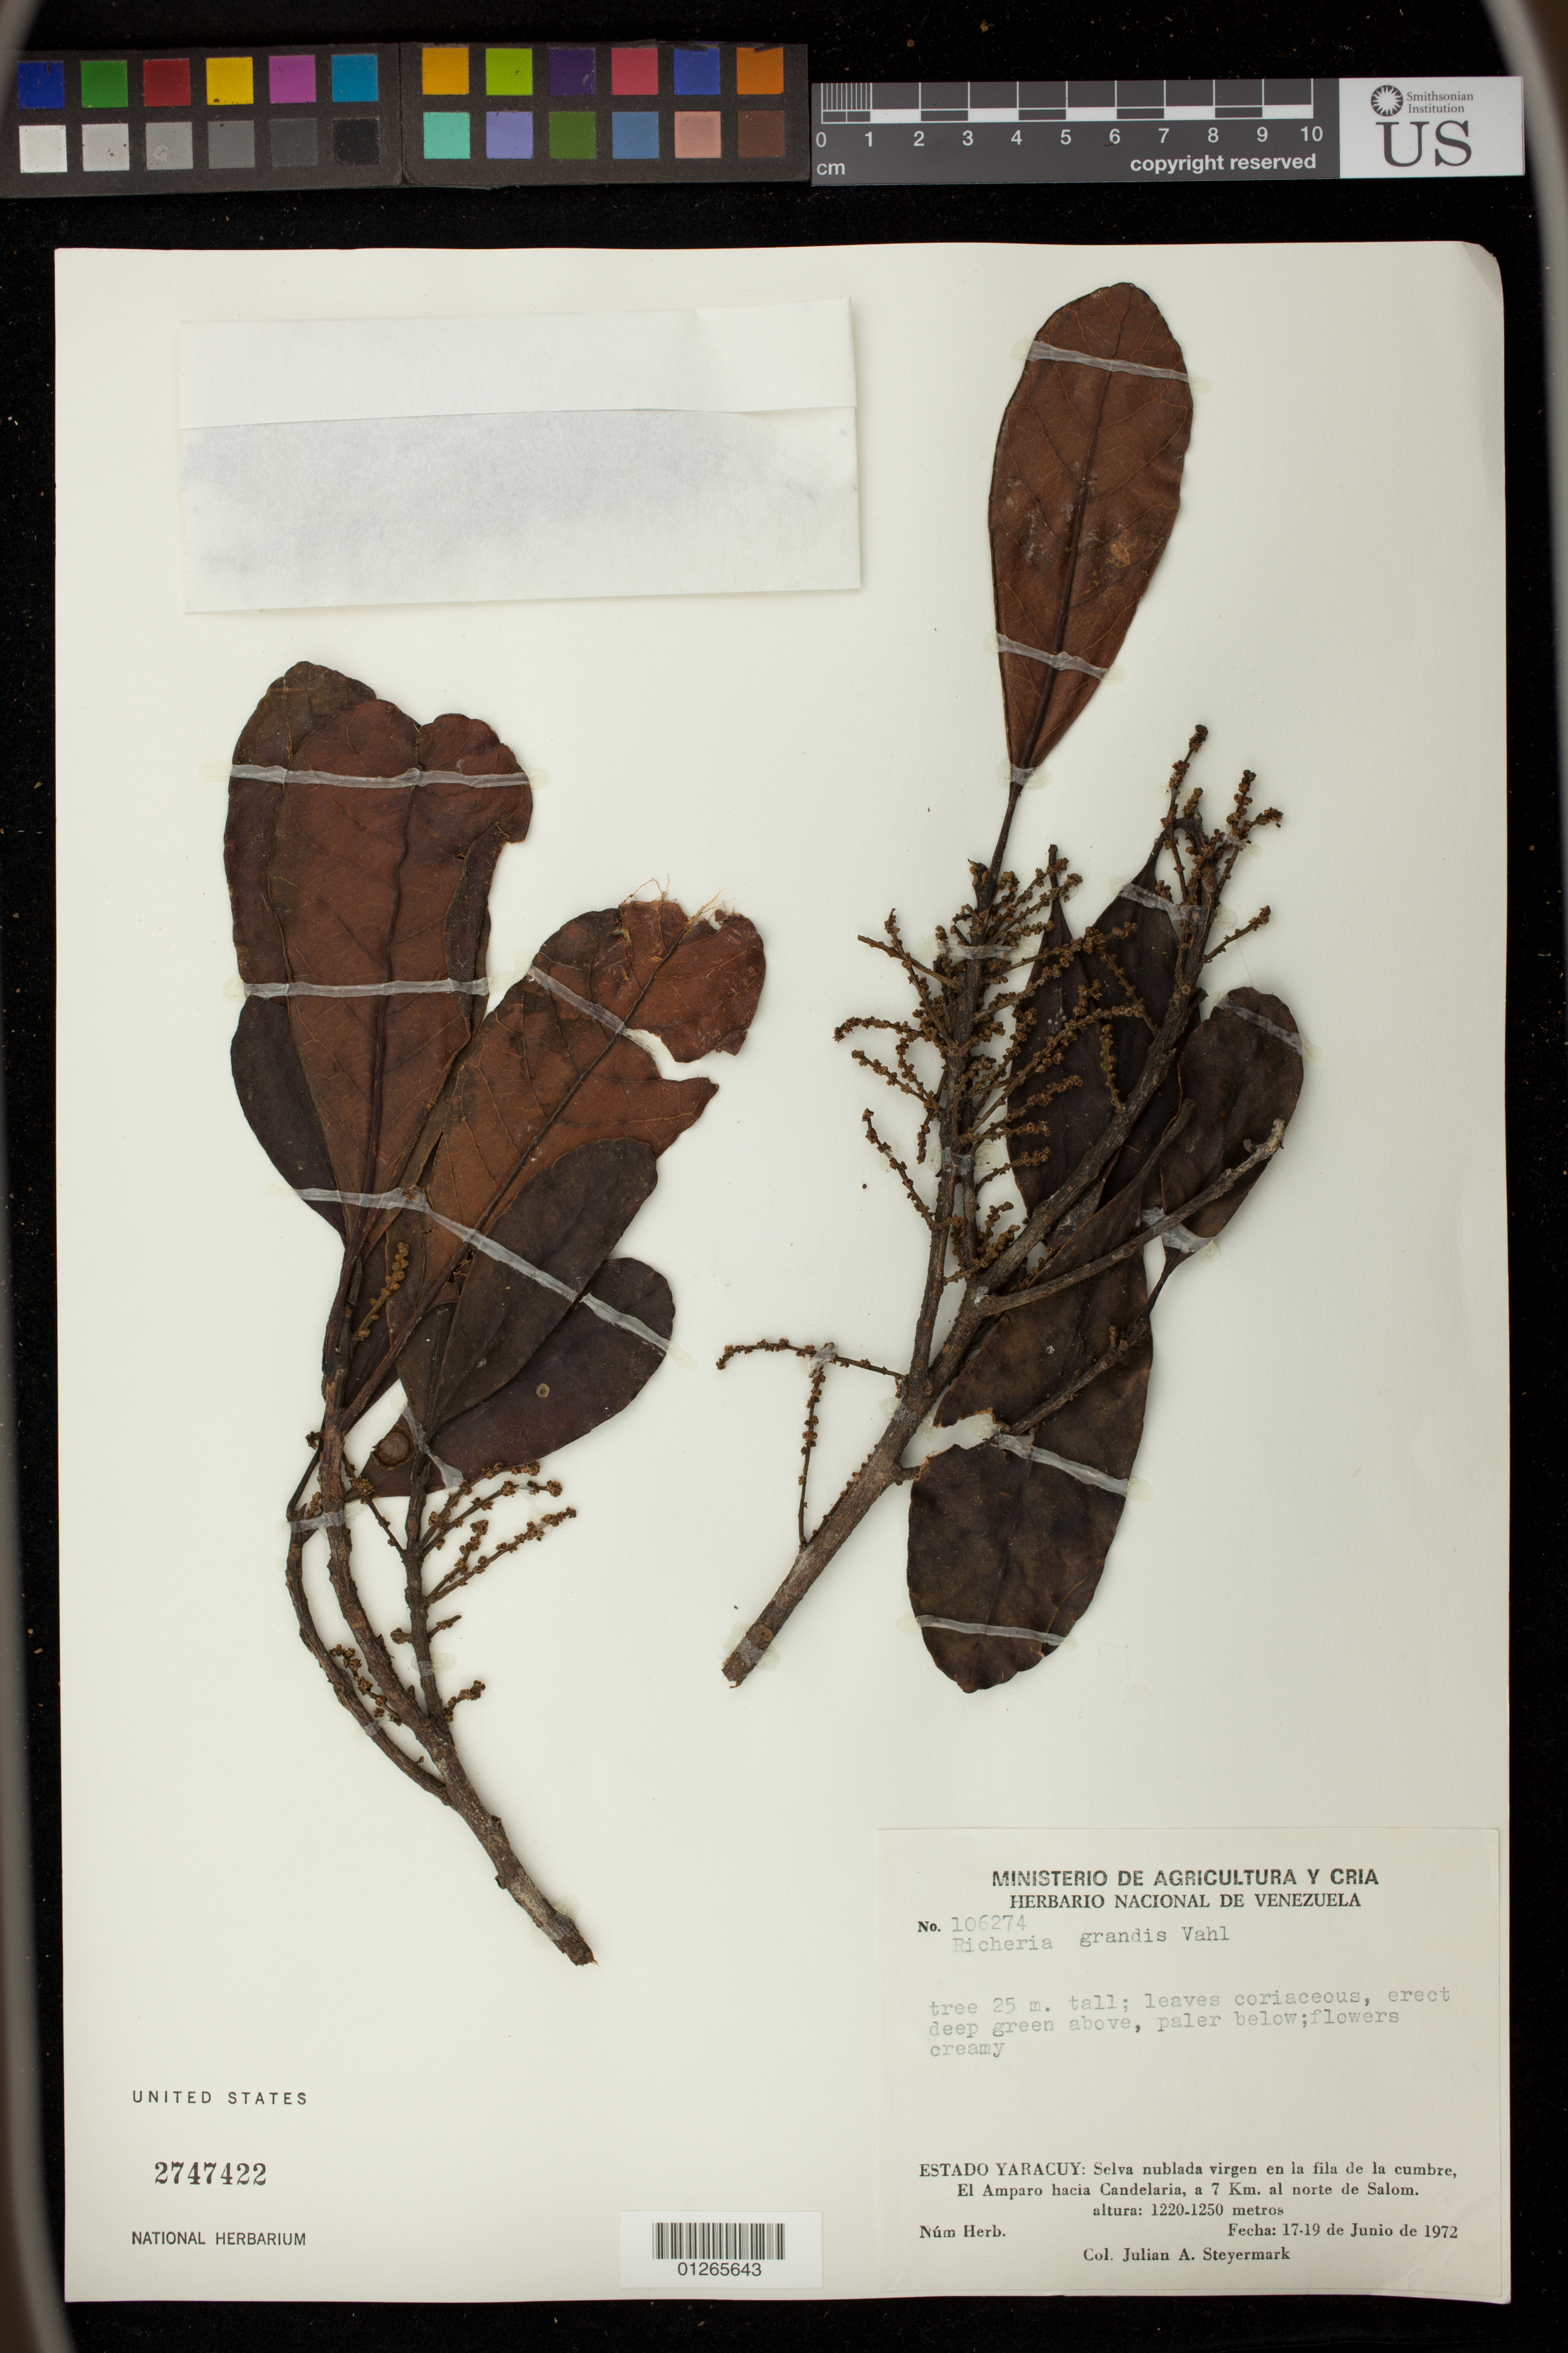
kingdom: Plantae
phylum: Tracheophyta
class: Magnoliopsida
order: Malpighiales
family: Phyllanthaceae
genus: Richeria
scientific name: Richeria grandis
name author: Vahl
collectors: J. Steyermark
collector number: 106274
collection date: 1972-06-17/1972-06-19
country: Venezuela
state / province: Yaracuy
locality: Municipio de Braganca; 7 km east of Braganca along road to Augusto Correa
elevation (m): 1220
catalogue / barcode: US 2747422